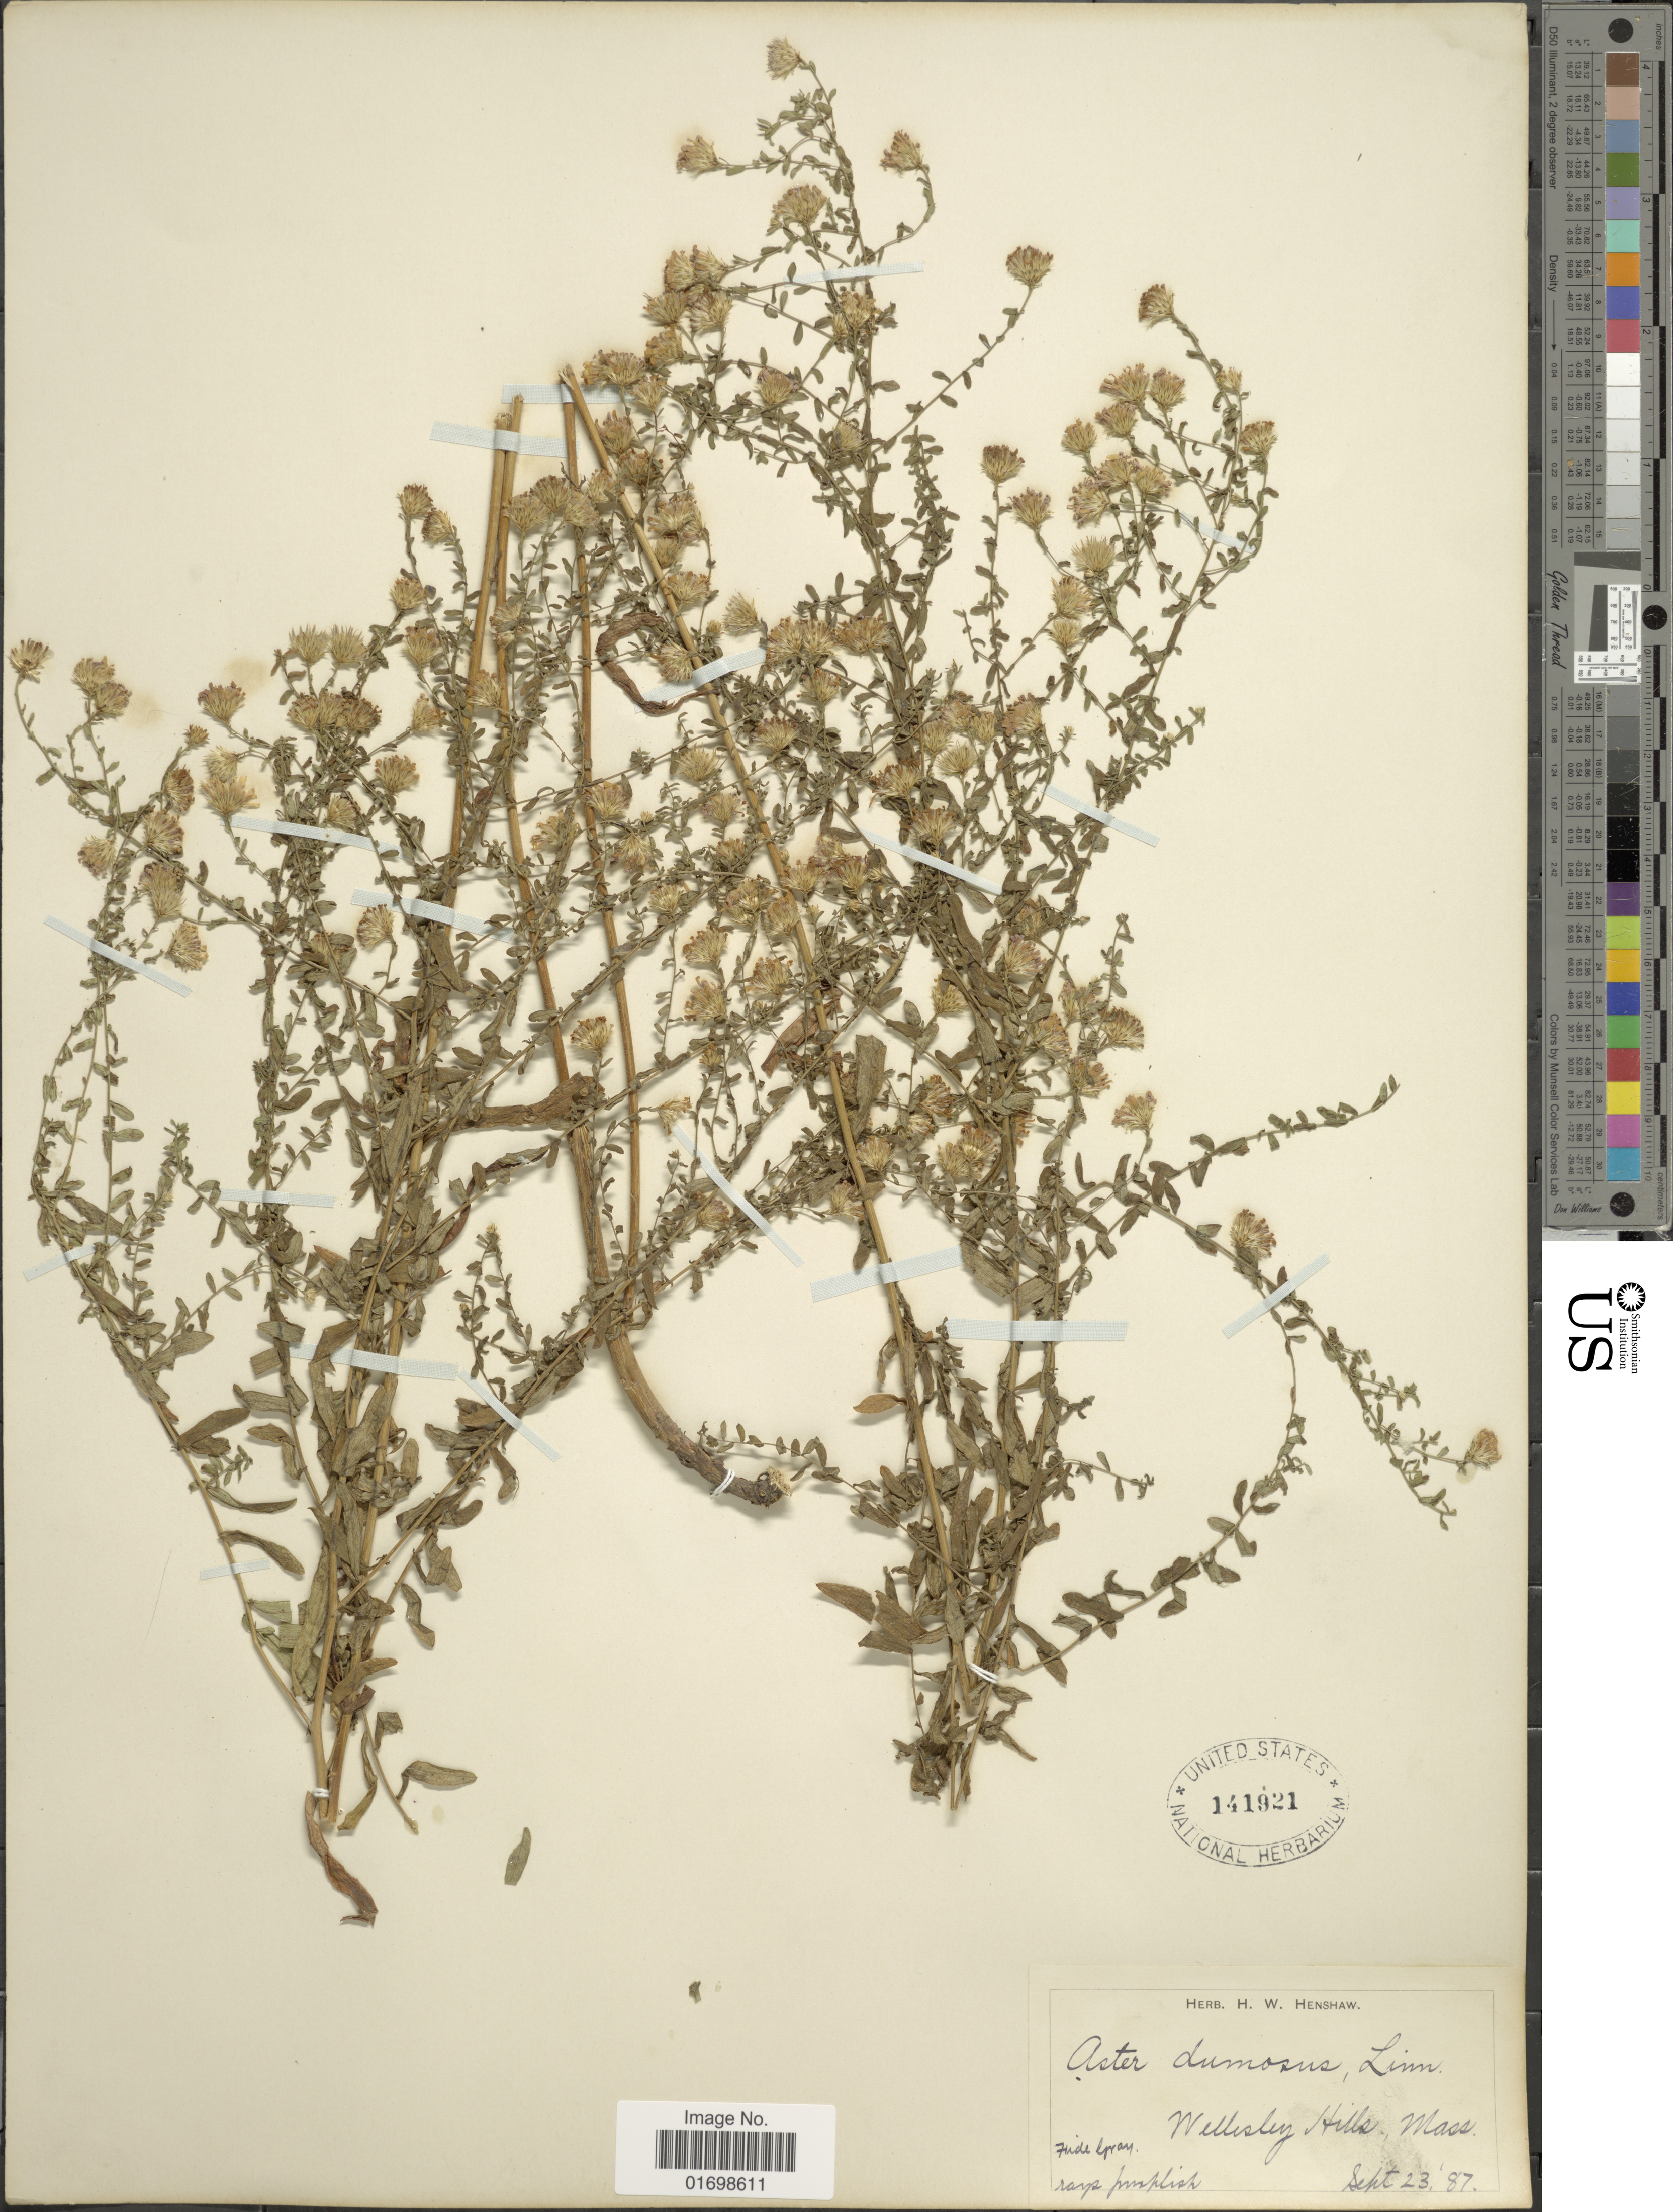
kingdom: Plantae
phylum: Tracheophyta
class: Magnoliopsida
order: Asterales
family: Asteraceae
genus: Symphyotrichum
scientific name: Symphyotrichum dumosum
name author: (L.) G.L. Nesom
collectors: ex herb. H. W. Henshaw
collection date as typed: Transcribed d/m/y: 23/9/87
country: United States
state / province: Massachusetts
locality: Wellesley Hills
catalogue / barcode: US 141921